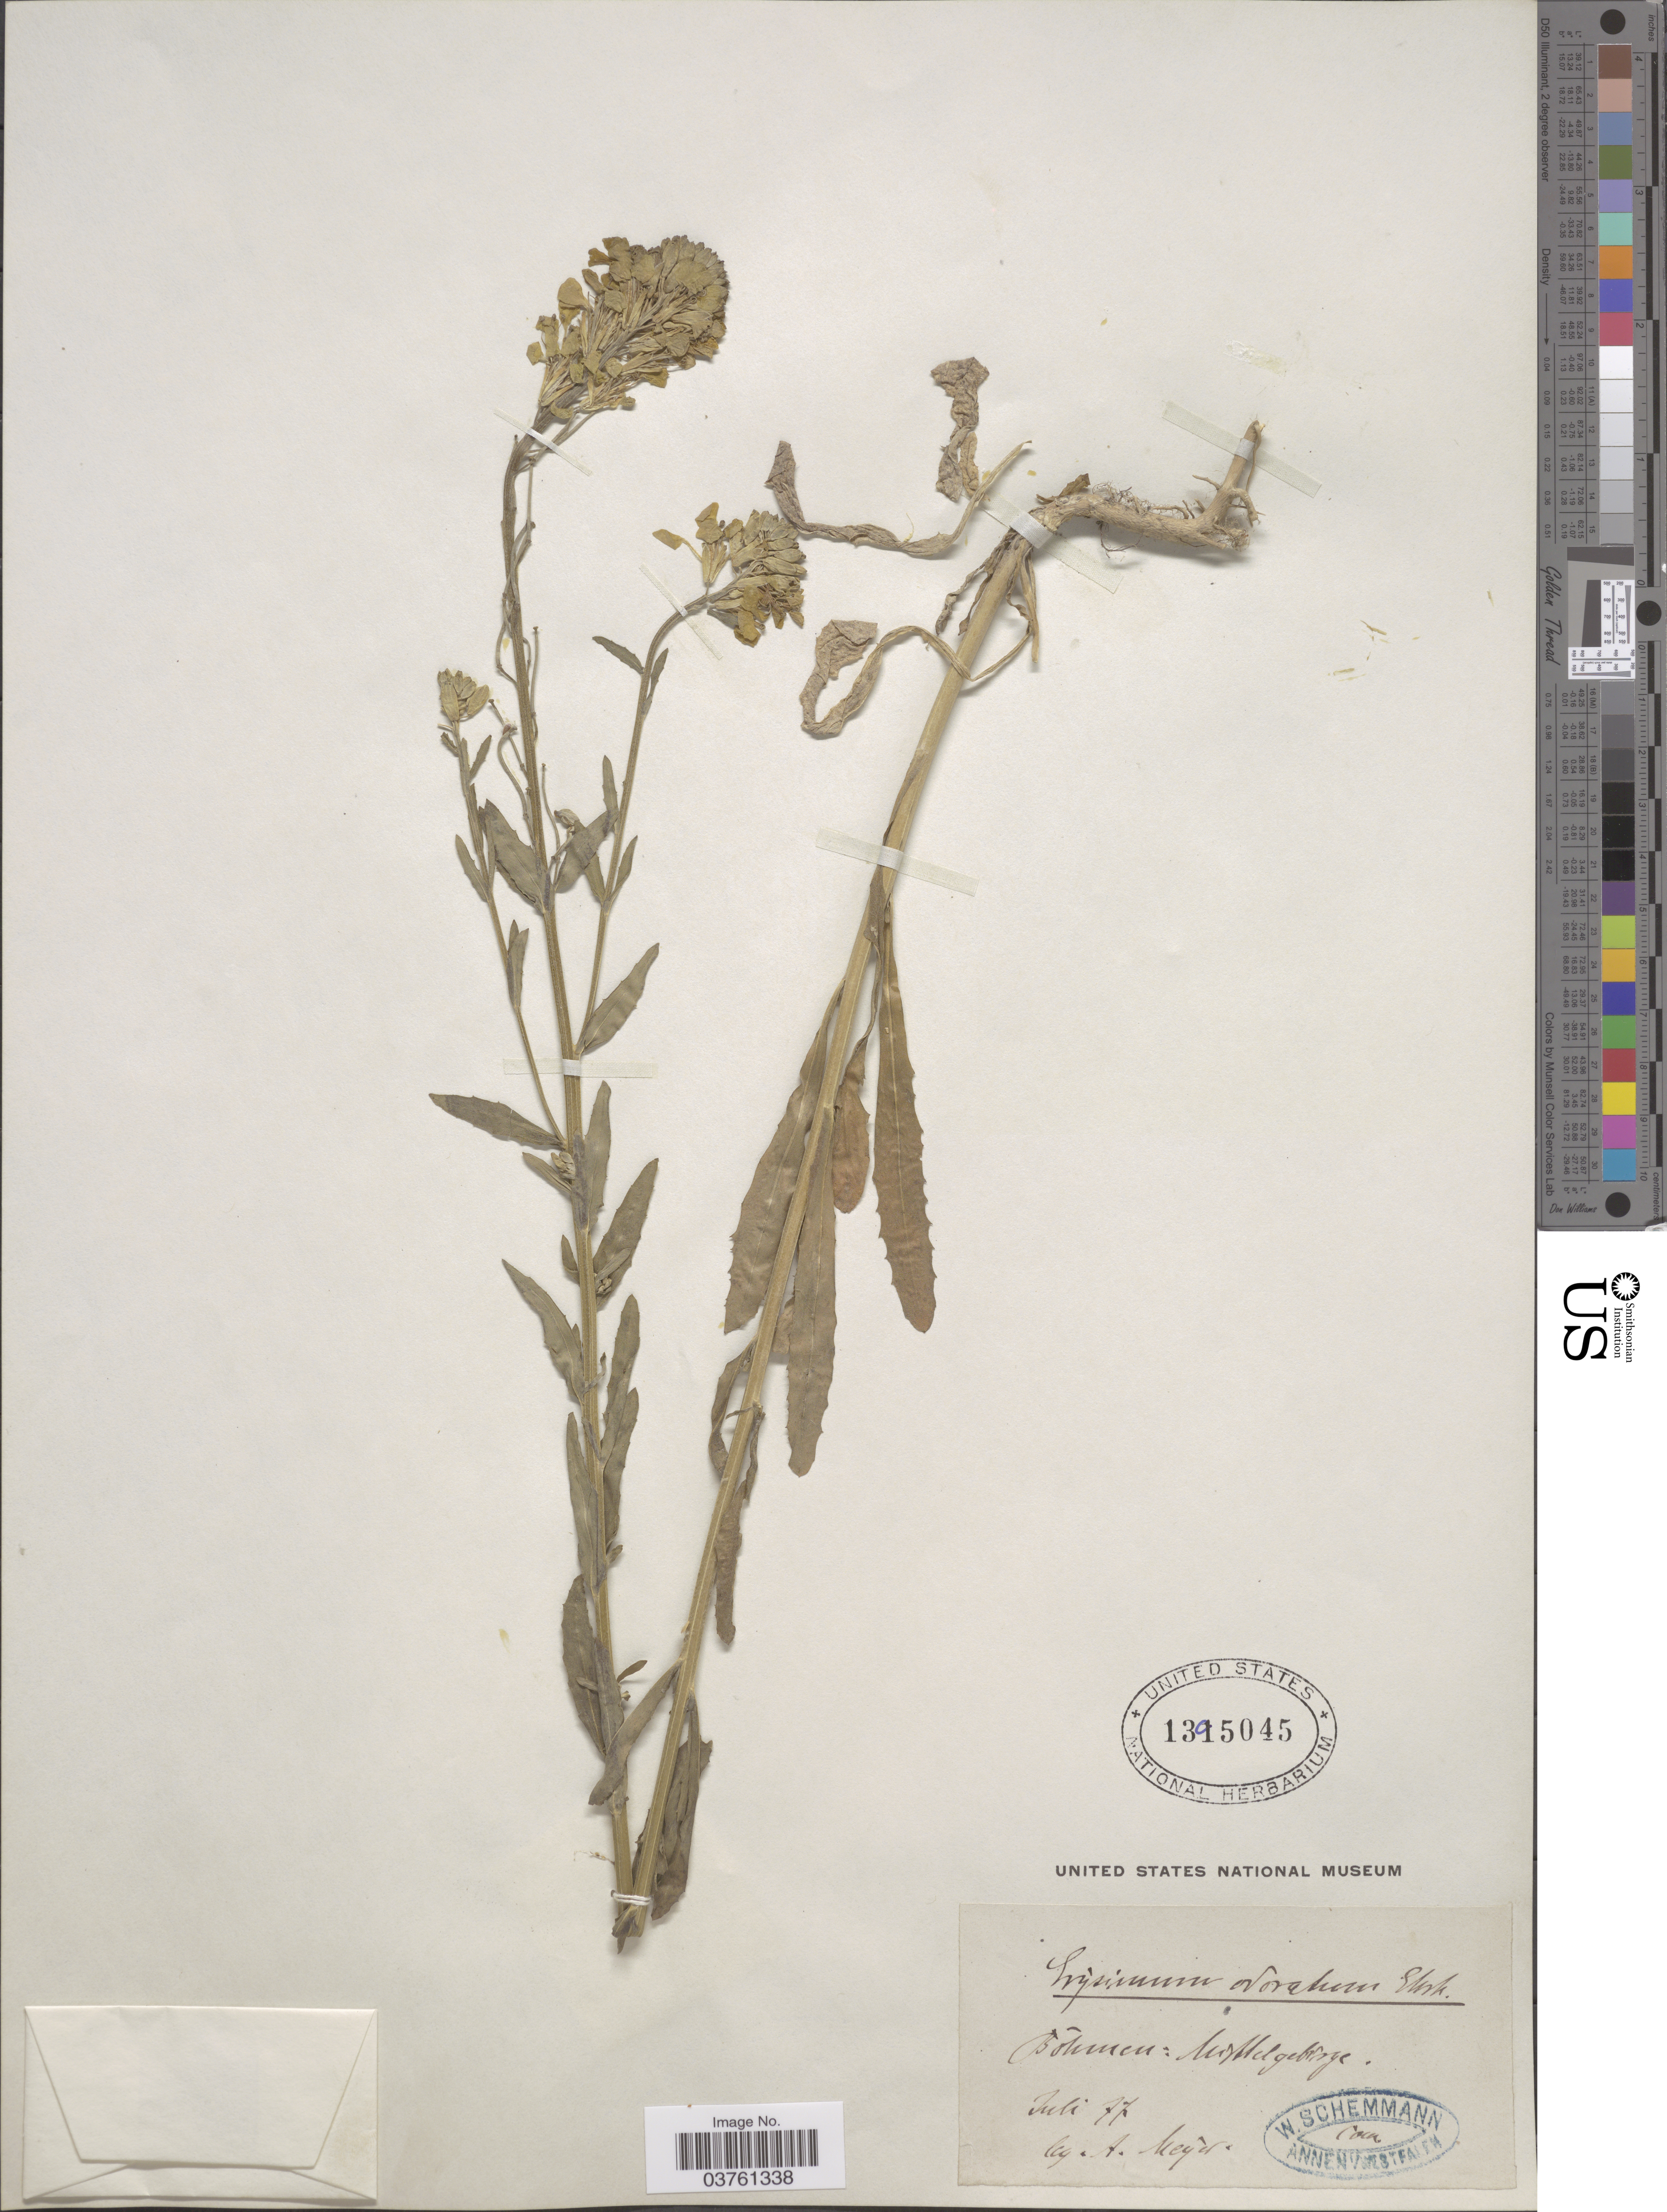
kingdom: Plantae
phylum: Tracheophyta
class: Magnoliopsida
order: Brassicales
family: Brassicaceae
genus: Erysimum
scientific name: Erysimum odoratum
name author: Ehrh.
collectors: A. B. Meyer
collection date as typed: Transcribed d/m/y: /7/77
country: Czechia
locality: Bōhmen: Mittelgebirge.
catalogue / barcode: US 1395045